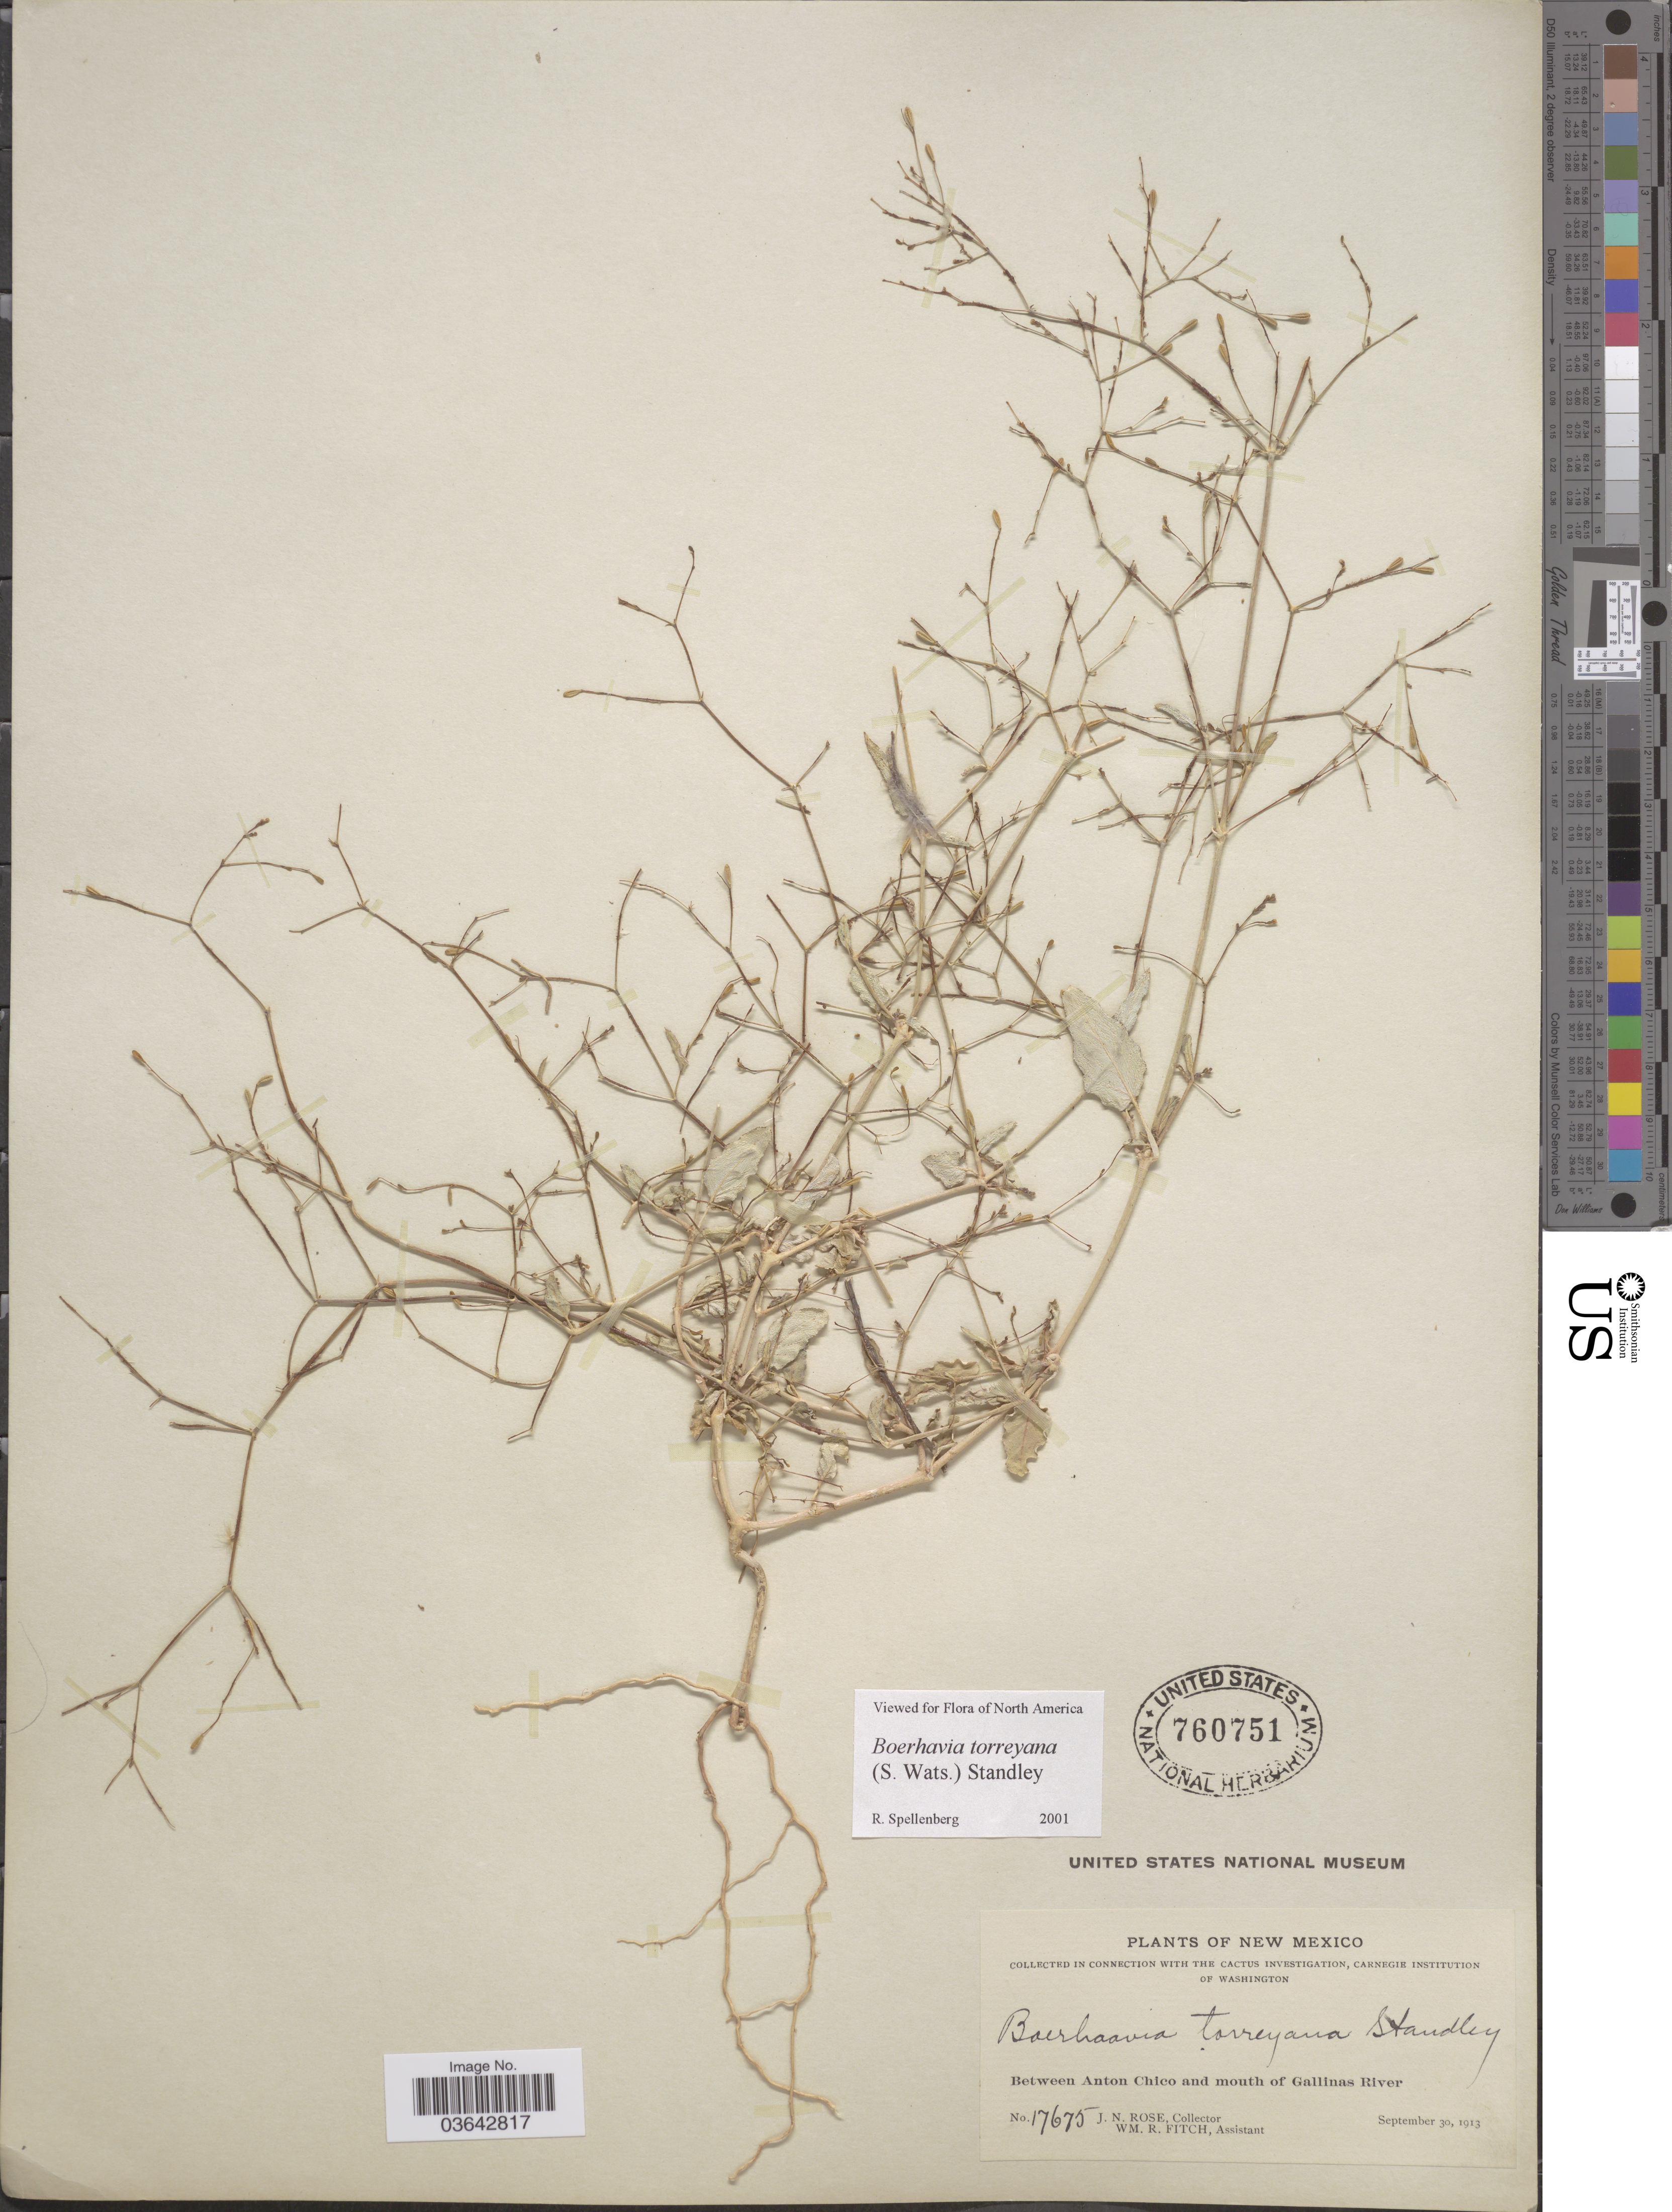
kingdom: Plantae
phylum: Tracheophyta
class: Magnoliopsida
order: Caryophyllales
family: Nyctaginaceae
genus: Boerhavia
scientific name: Boerhavia torreyana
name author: (S. Watson) Standl.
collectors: J. N. Rose & W. R. Fitch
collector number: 17675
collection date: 1913-09-30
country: United States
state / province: New Mexico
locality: Between Anton Chico and mouth of Gallinas River.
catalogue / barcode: US 760751